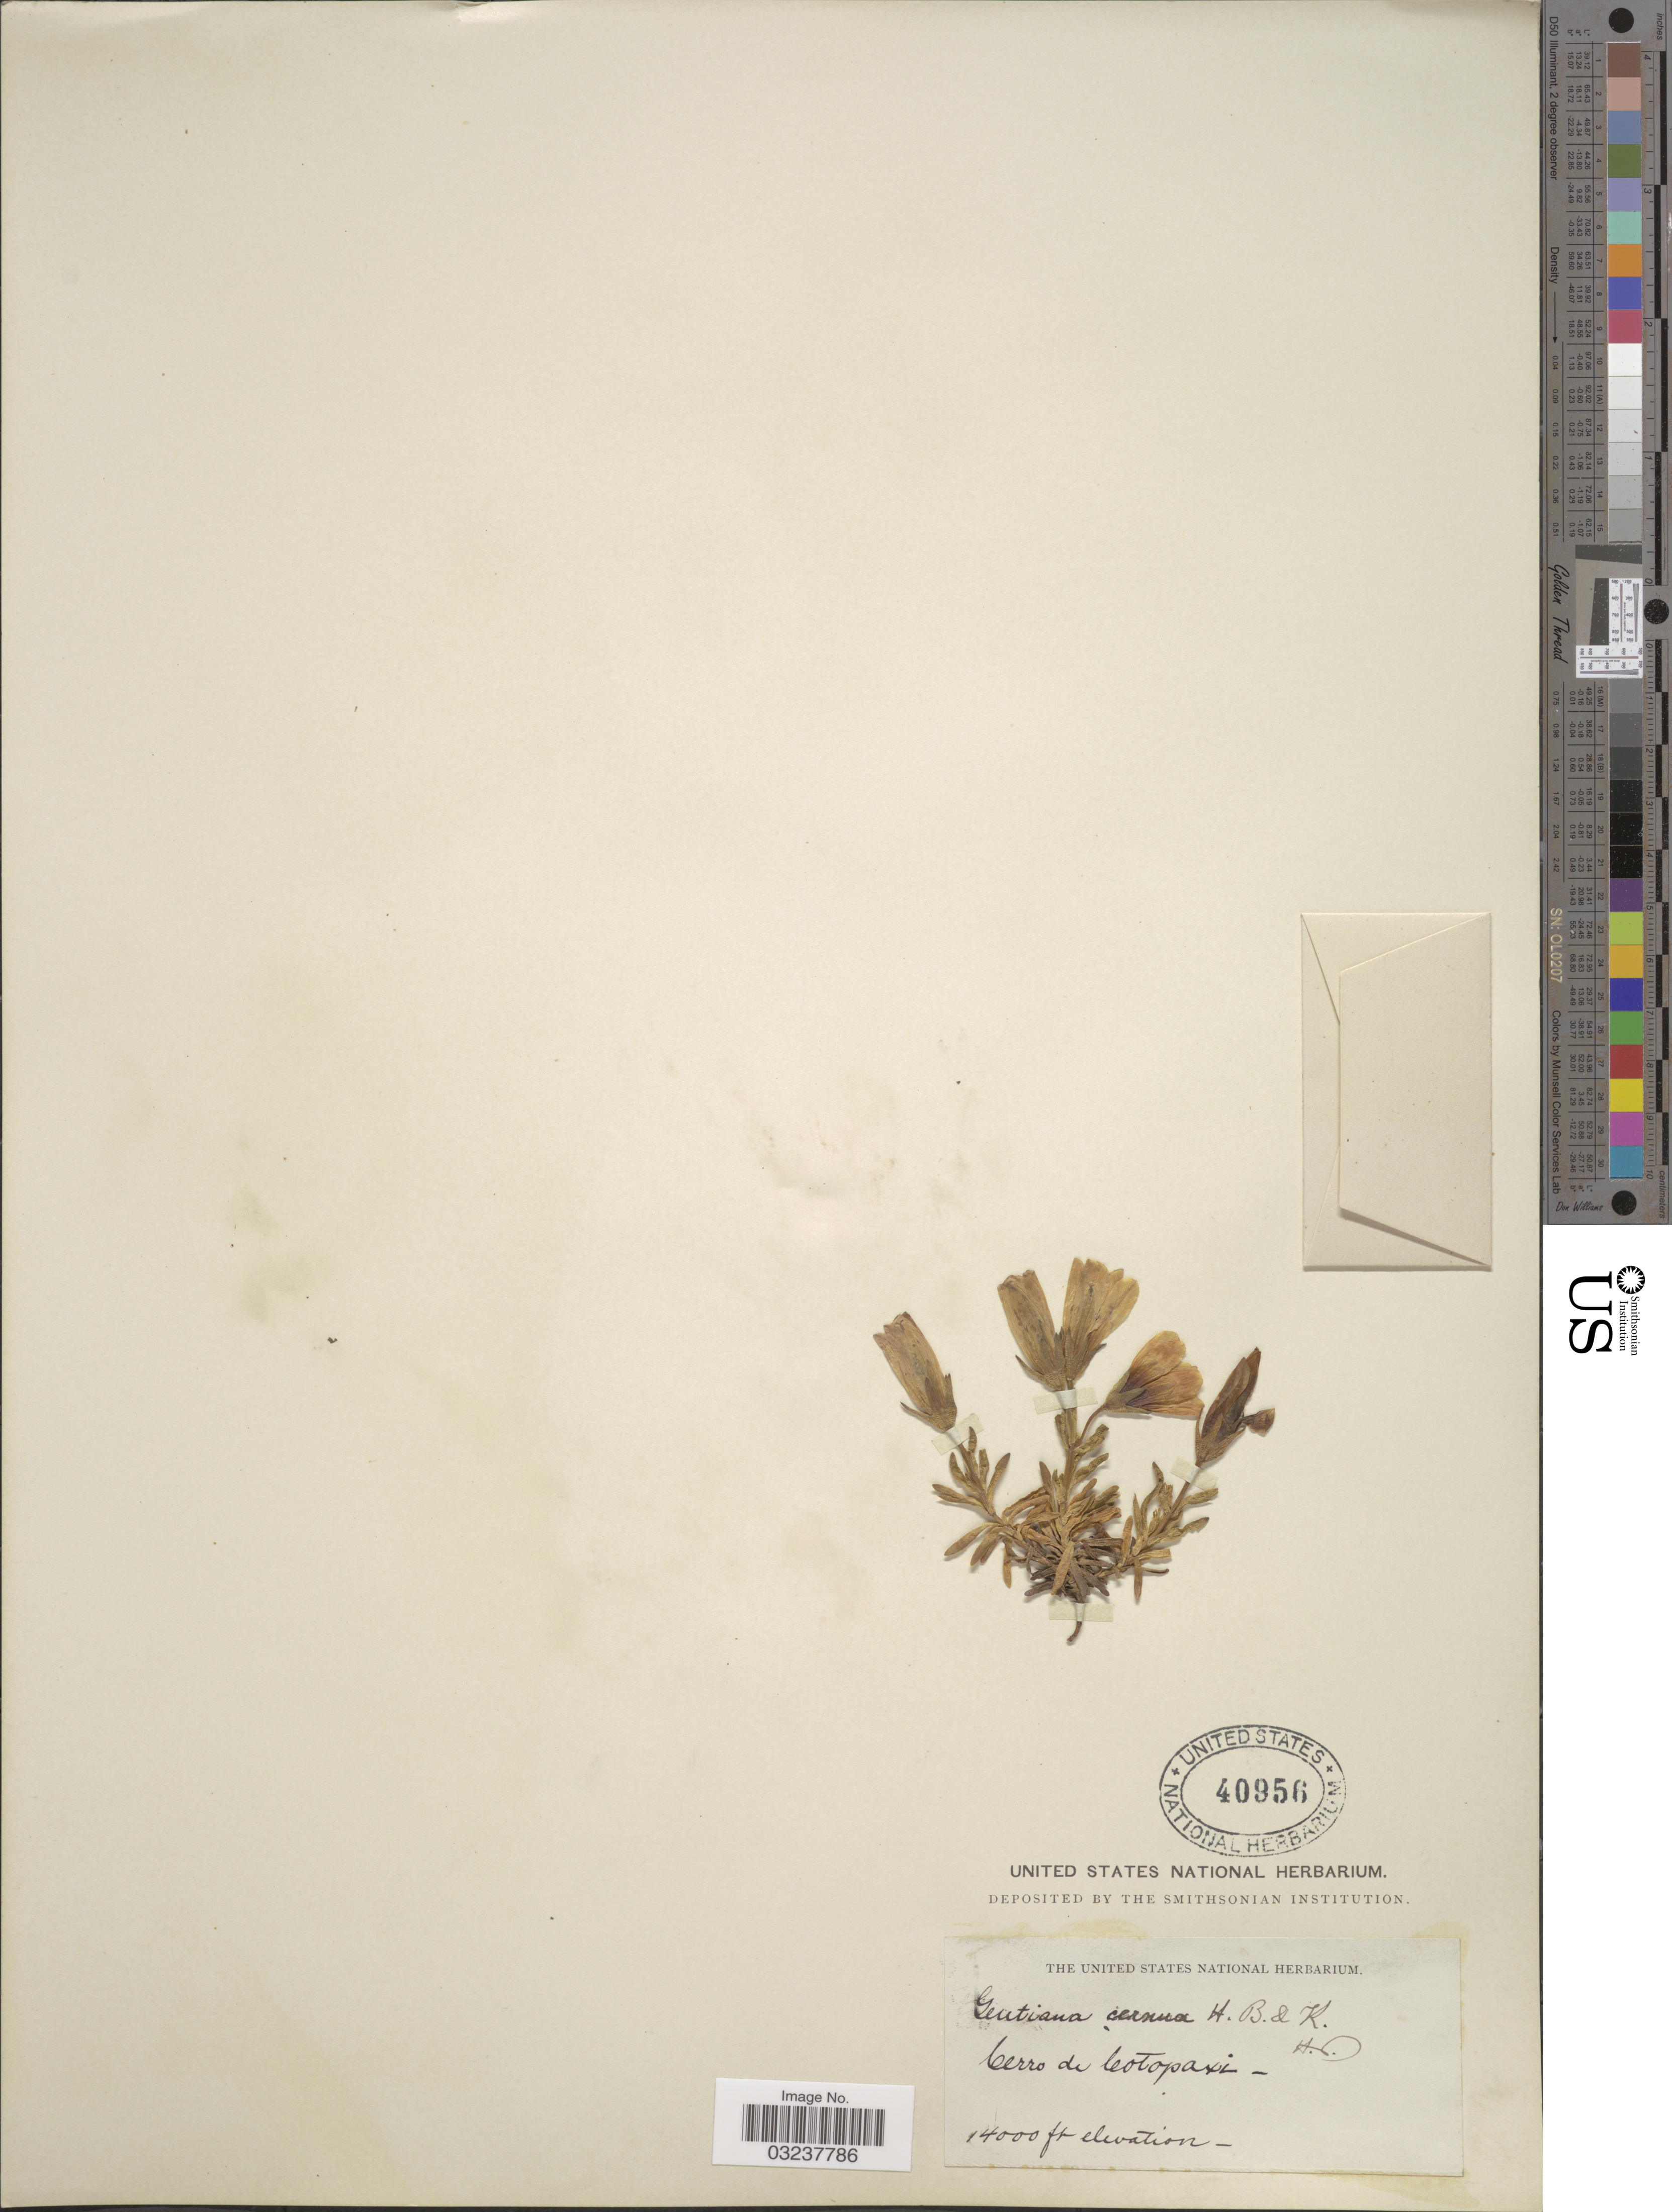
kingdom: Plantae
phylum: Tracheophyta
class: Magnoliopsida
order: Gentianales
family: Gentianaceae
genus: Gentianella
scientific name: Gentianella cernua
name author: (Kunth) Fabris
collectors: ex herb. United States National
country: Ecuador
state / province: Cotopaxi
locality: Cerro de Cotopaxi.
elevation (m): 4267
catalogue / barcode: US 40956